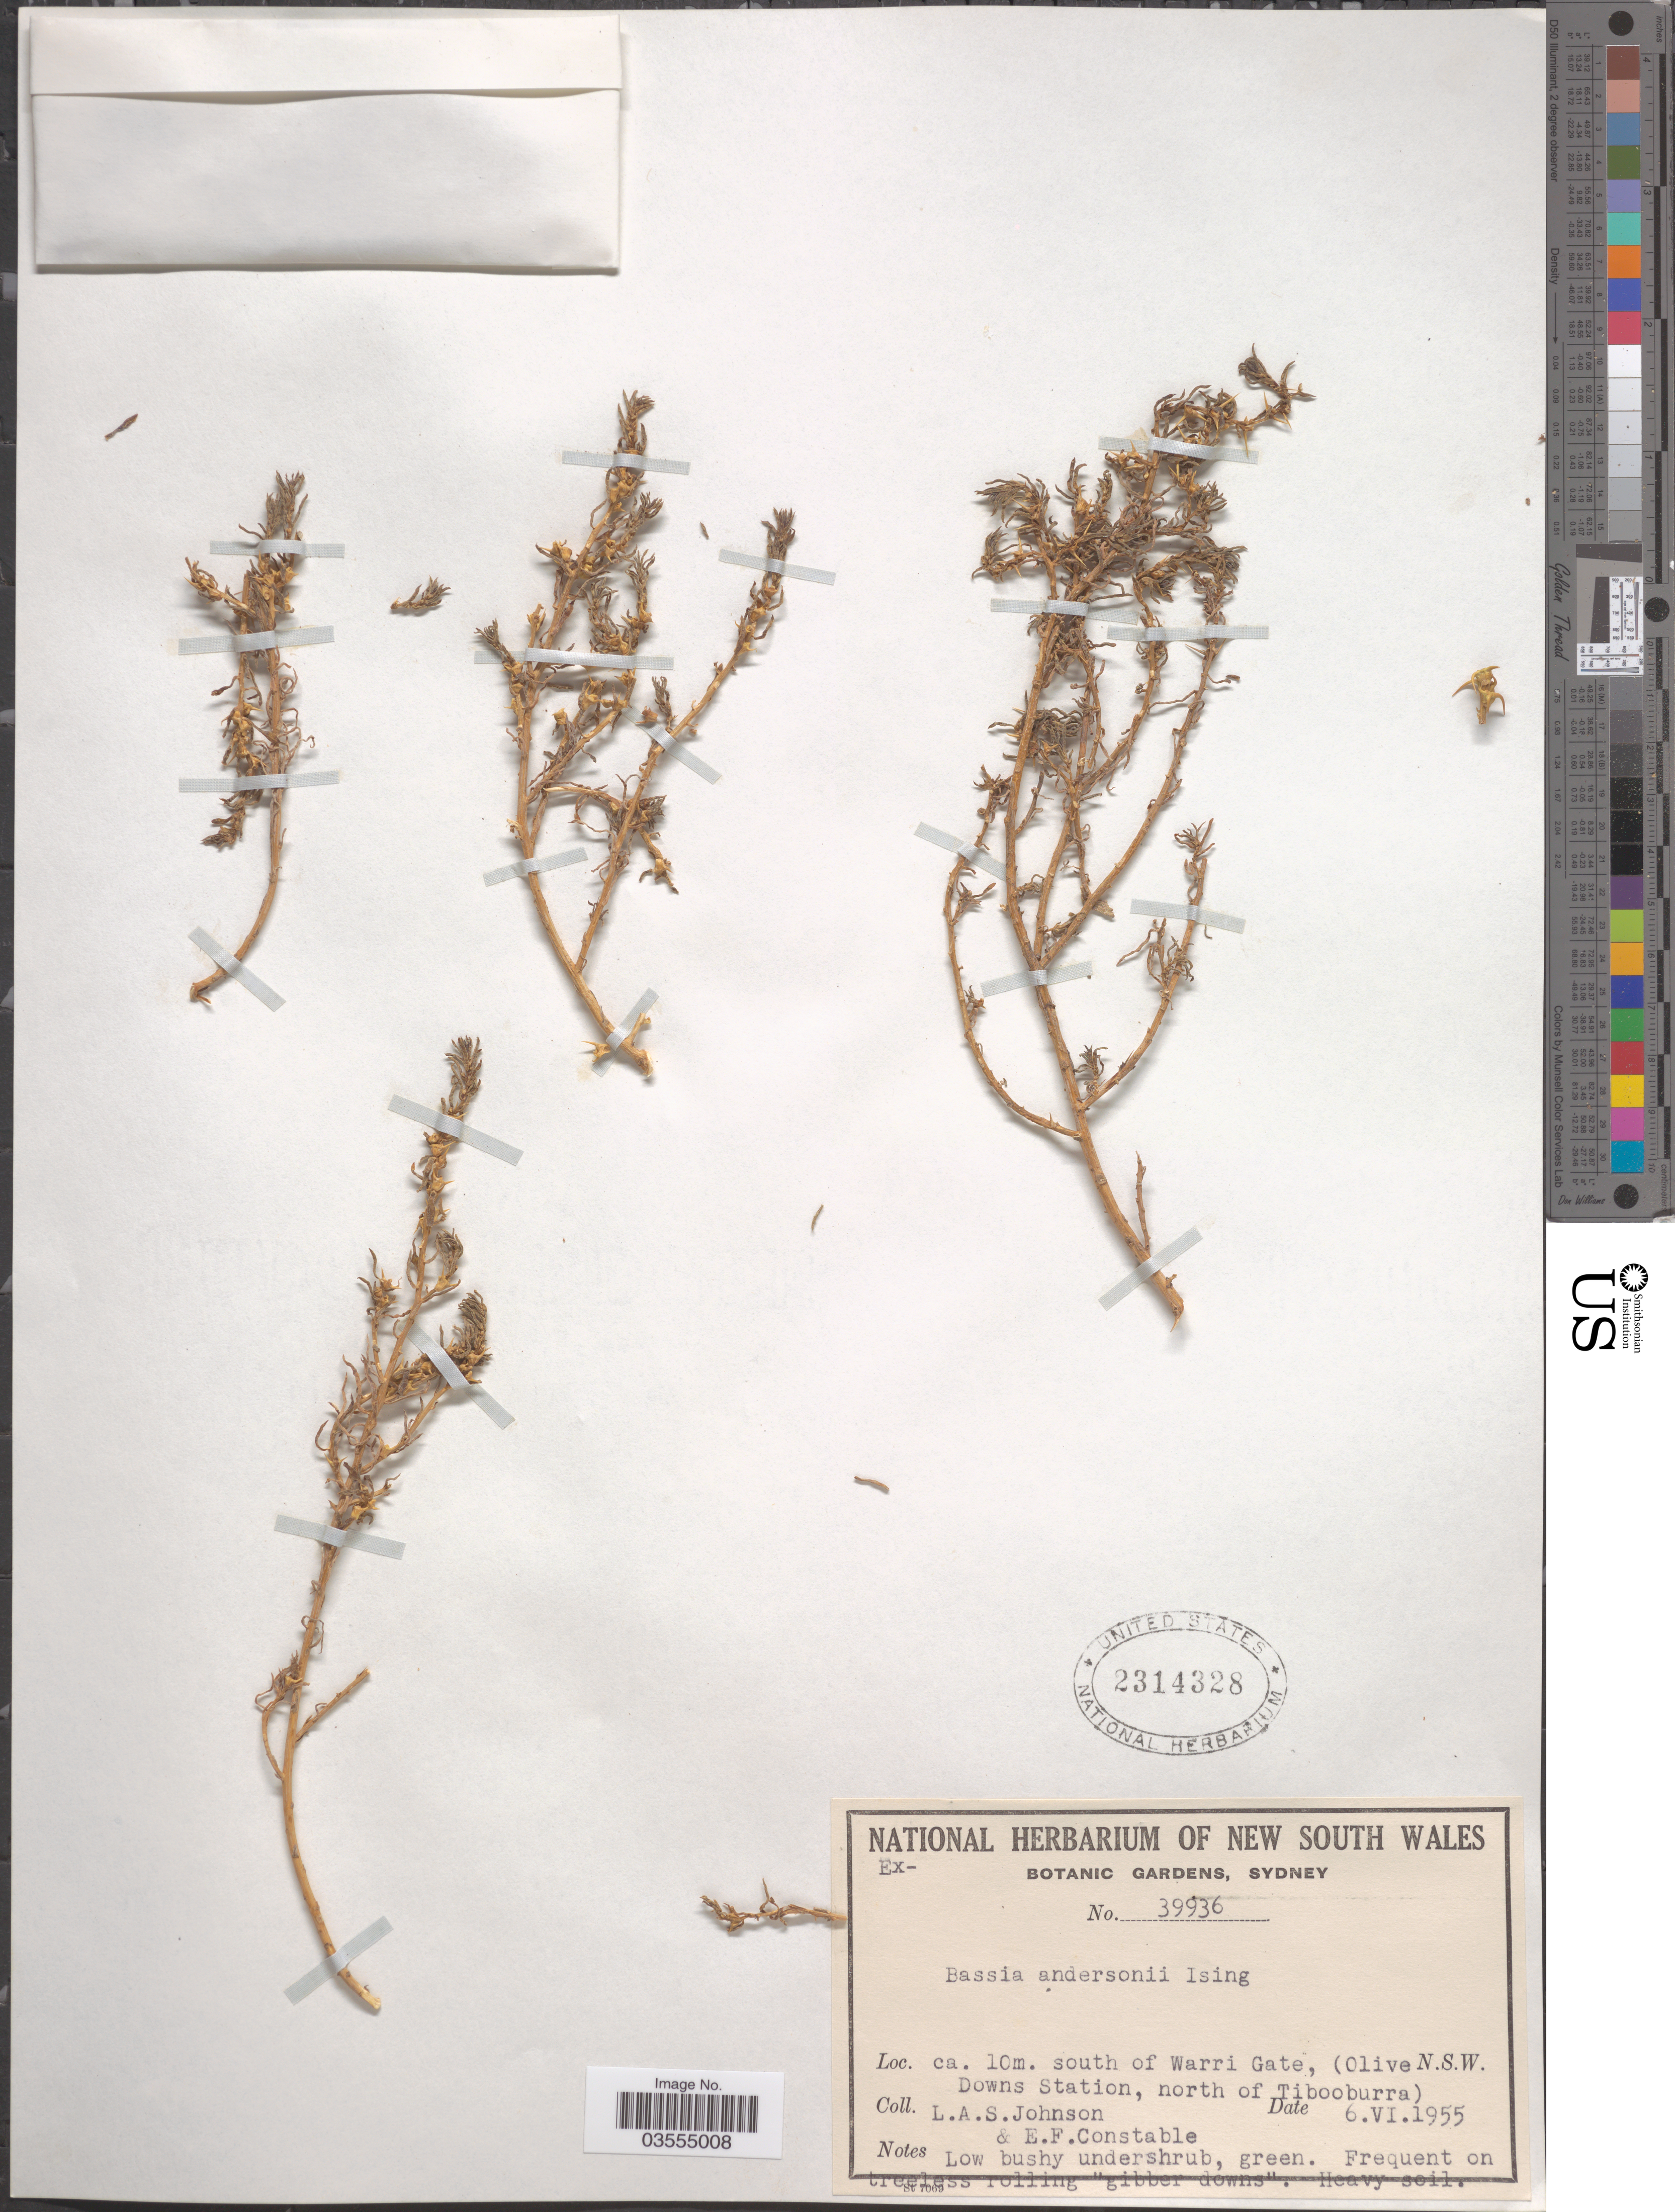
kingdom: Plantae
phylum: Tracheophyta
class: Magnoliopsida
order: Caryophyllales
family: Amaranthaceae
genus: Sclerolaena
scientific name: Sclerolaena glabra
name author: (F. Muell.) Domin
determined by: Wilson, Paul G.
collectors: L. A. S. Johnson & E. F. Constable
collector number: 39936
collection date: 1955-06-06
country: Australia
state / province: New South Wales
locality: Ca. 10m. south of Warri Gate, (Olive Downs Station, north of Tibooburra).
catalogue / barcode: US 2314328